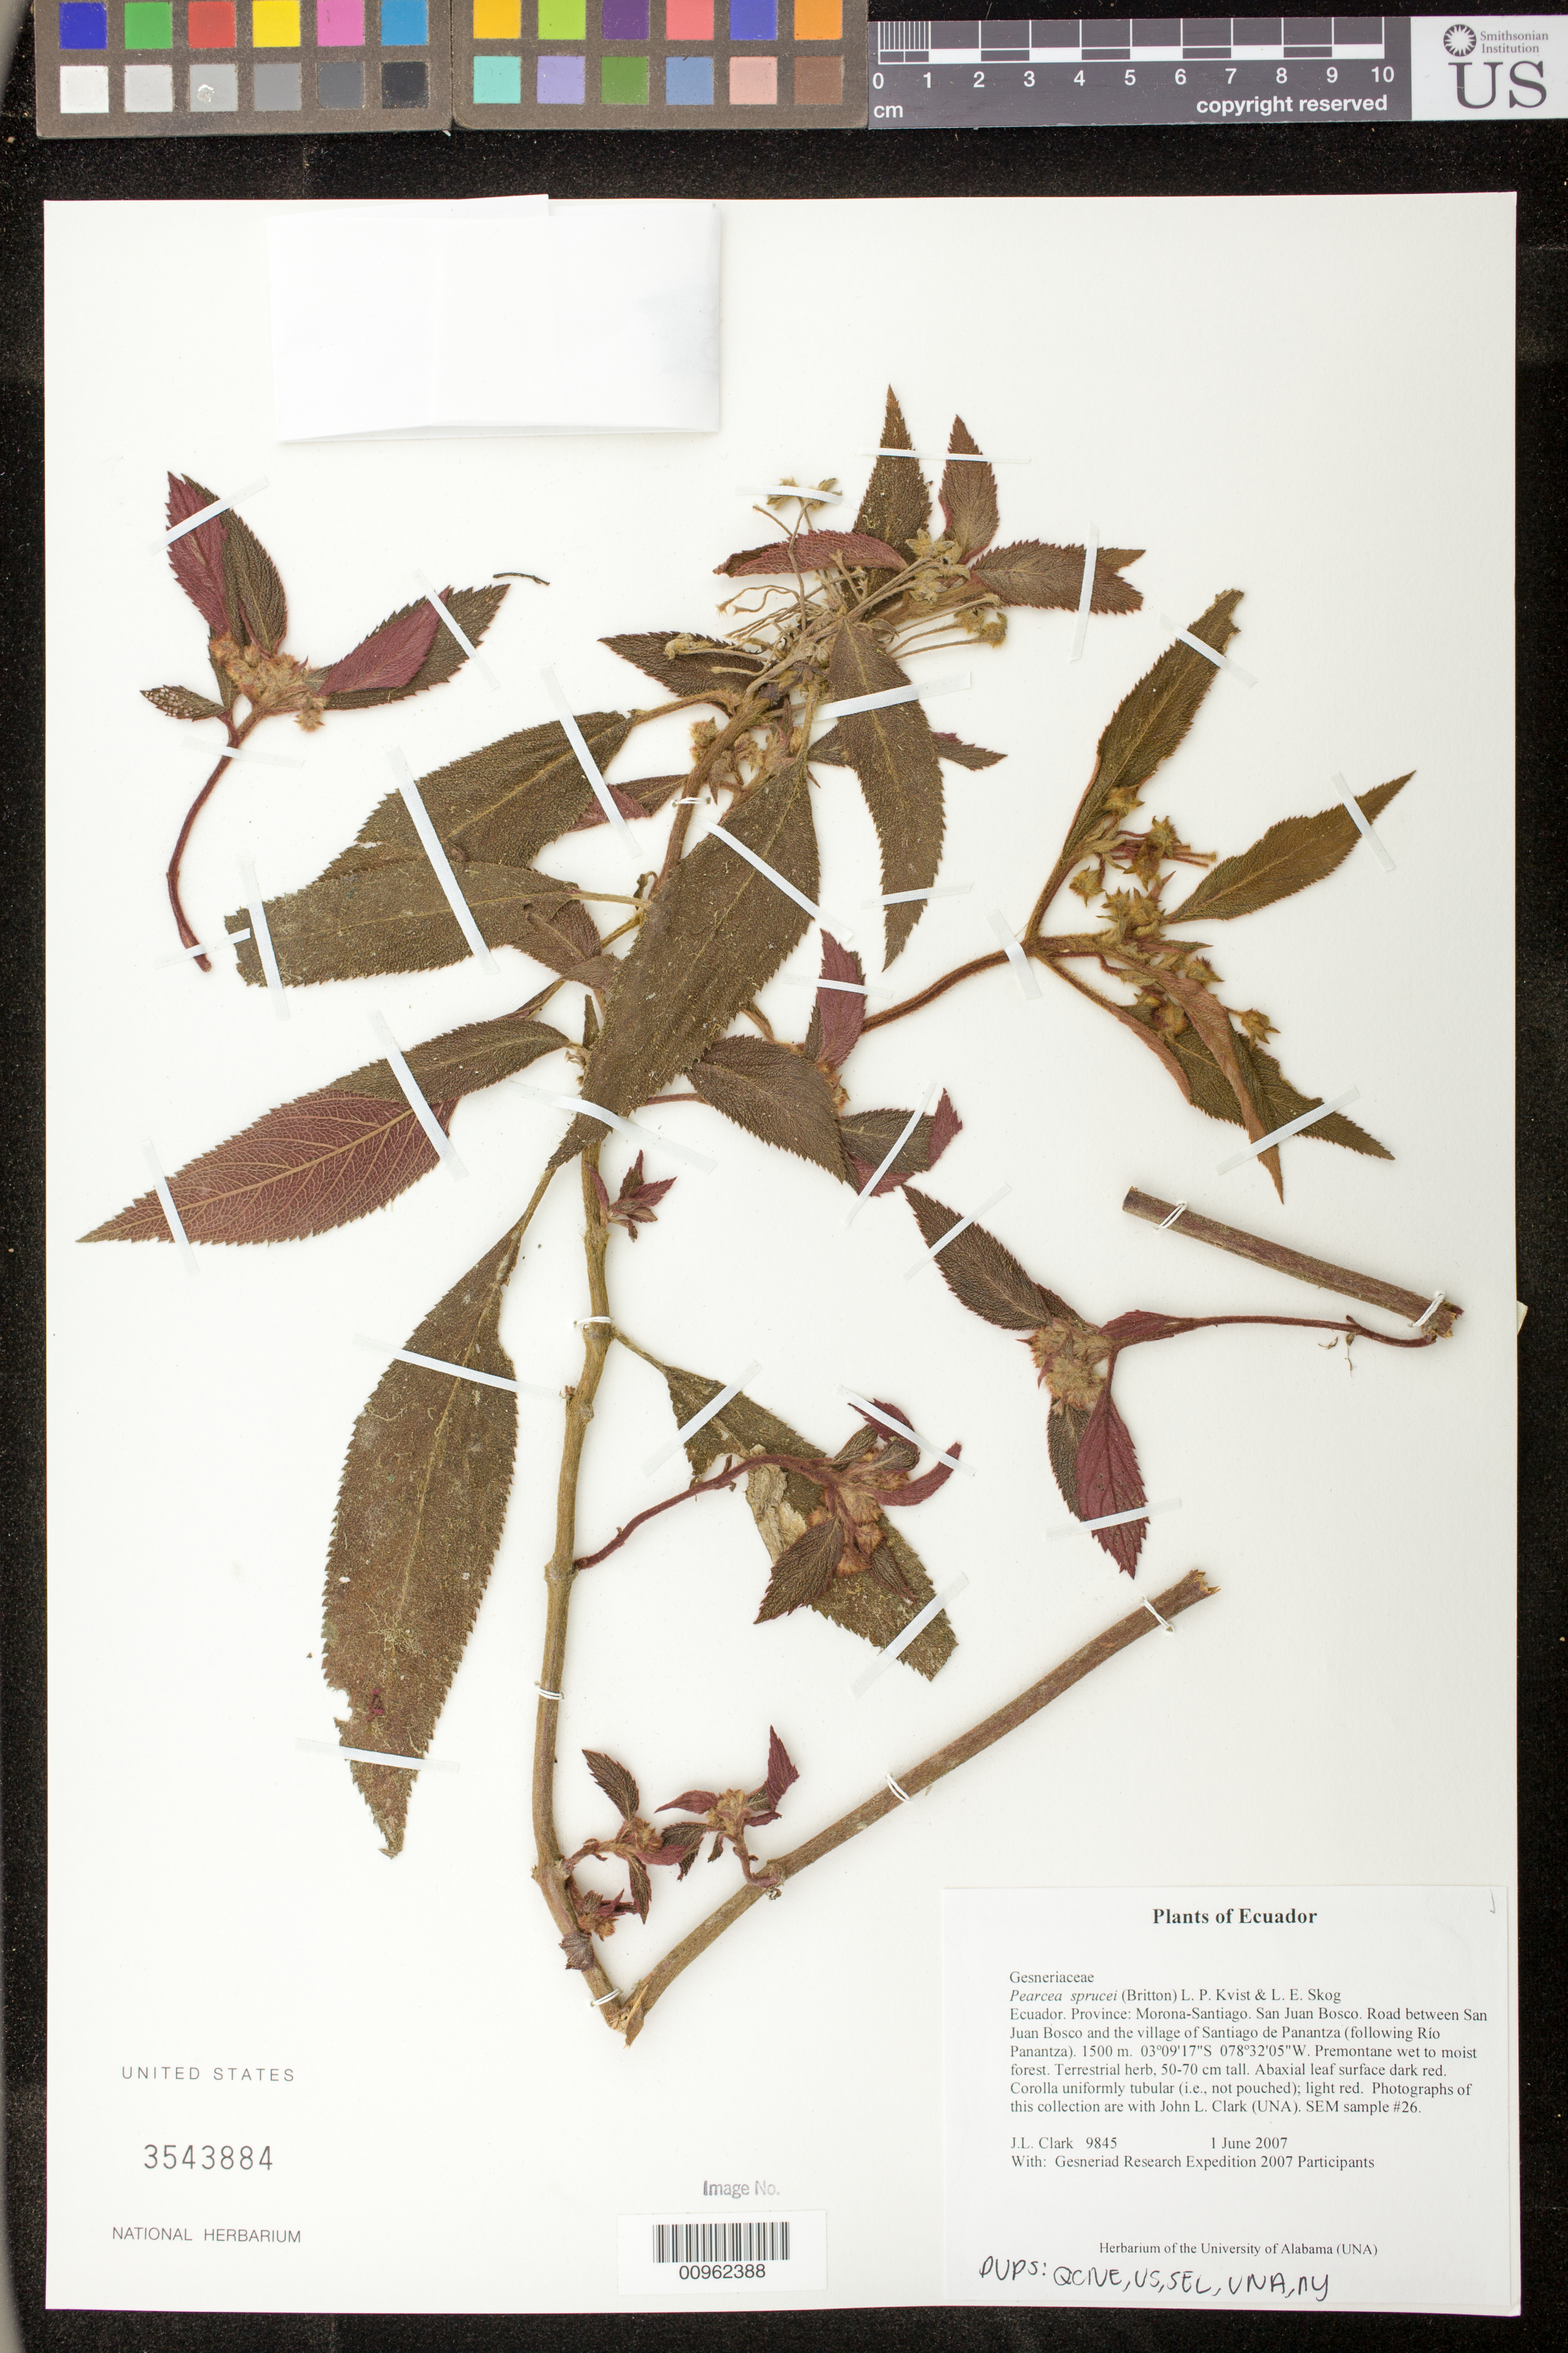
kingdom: Plantae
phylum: Tracheophyta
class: Magnoliopsida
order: Lamiales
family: Gesneriaceae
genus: Pearcea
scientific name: Pearcea sprucei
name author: (Britton) L.P. Kvist & L.E. Skog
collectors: J. L. Clark & Gesneriad Research Expedition 2007 Participants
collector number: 9845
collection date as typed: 01 Jun 2007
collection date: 2007-06-01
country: Ecuador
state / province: Morona-Santiago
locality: San Juan Bosco. Road between San Juan Bosco and the village of Santiago de Panantza (following Río Panantza)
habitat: Premontane wet to moist forest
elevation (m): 1500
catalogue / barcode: US 3543884